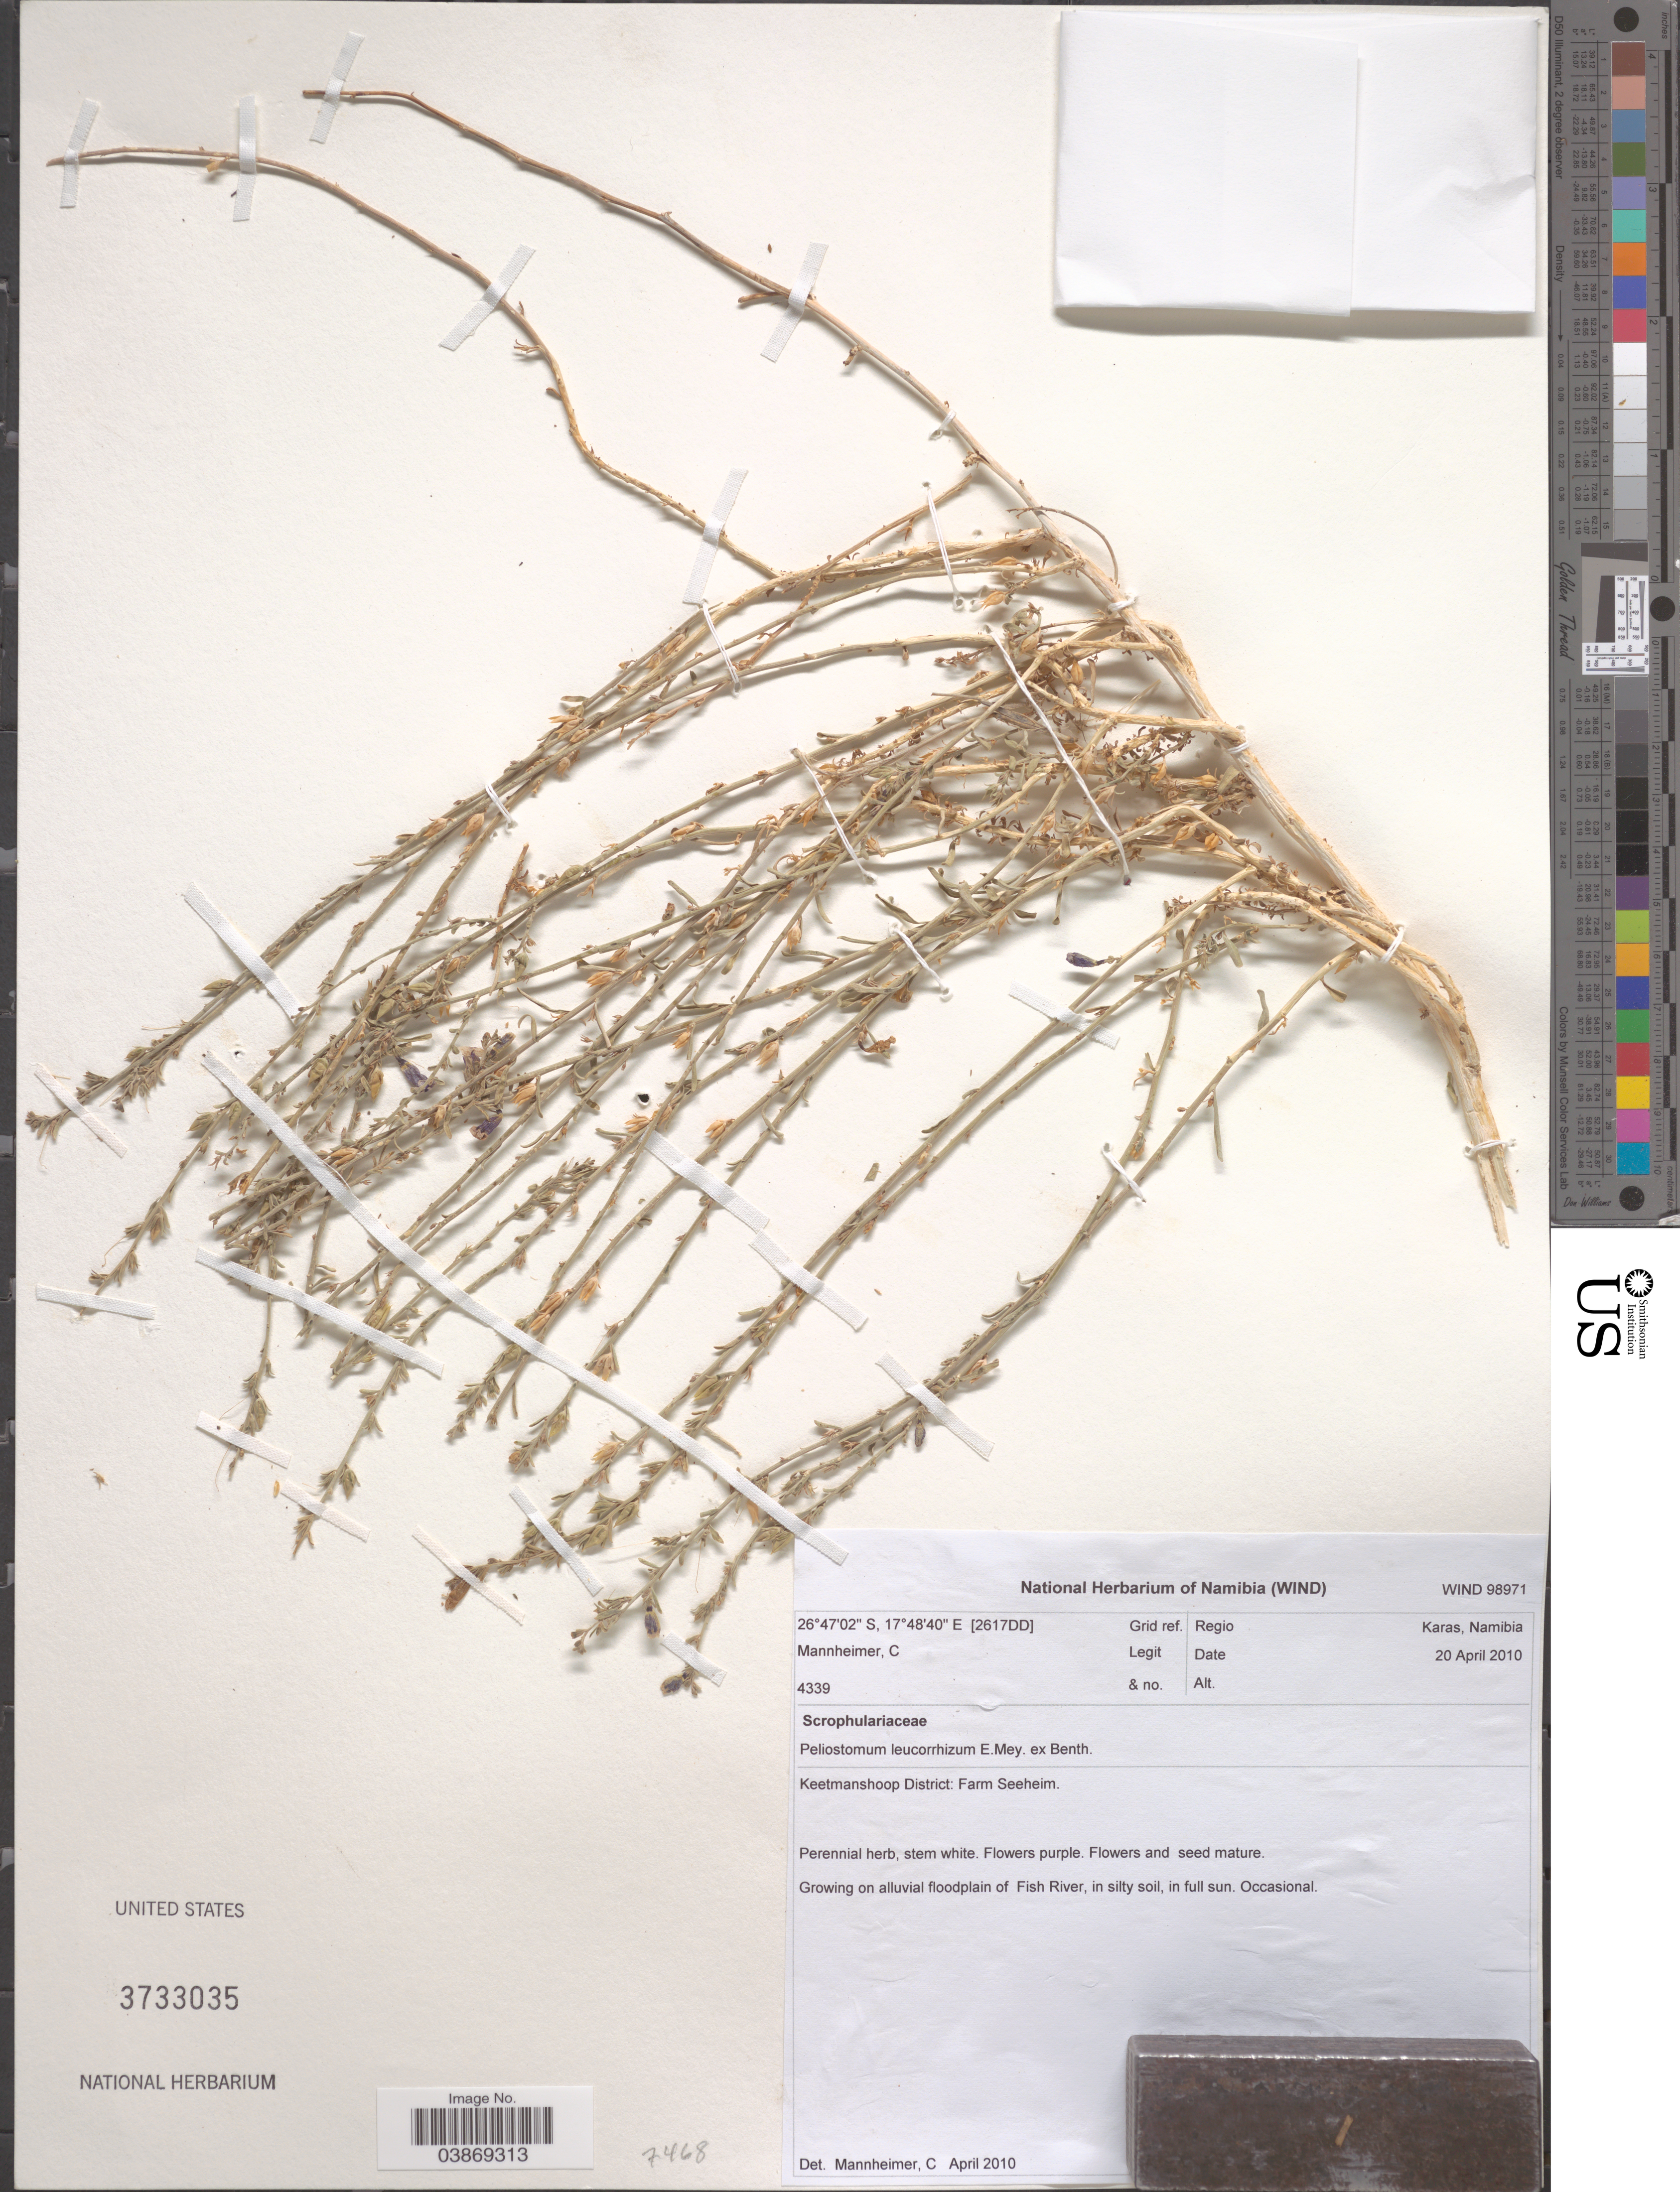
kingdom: Plantae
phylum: Tracheophyta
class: Magnoliopsida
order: Lamiales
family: Scrophulariaceae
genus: Peliostomum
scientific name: Peliostomum leucorrhizum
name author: E. Mey. ex Benth.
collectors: C. A. Mannheimer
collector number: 4339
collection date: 2010-04-20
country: Namibia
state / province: Karas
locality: Grid ref. [2617DD]. Regio Karas. Keetmanshoop District: Farm Seeheim.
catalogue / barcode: US 3733035